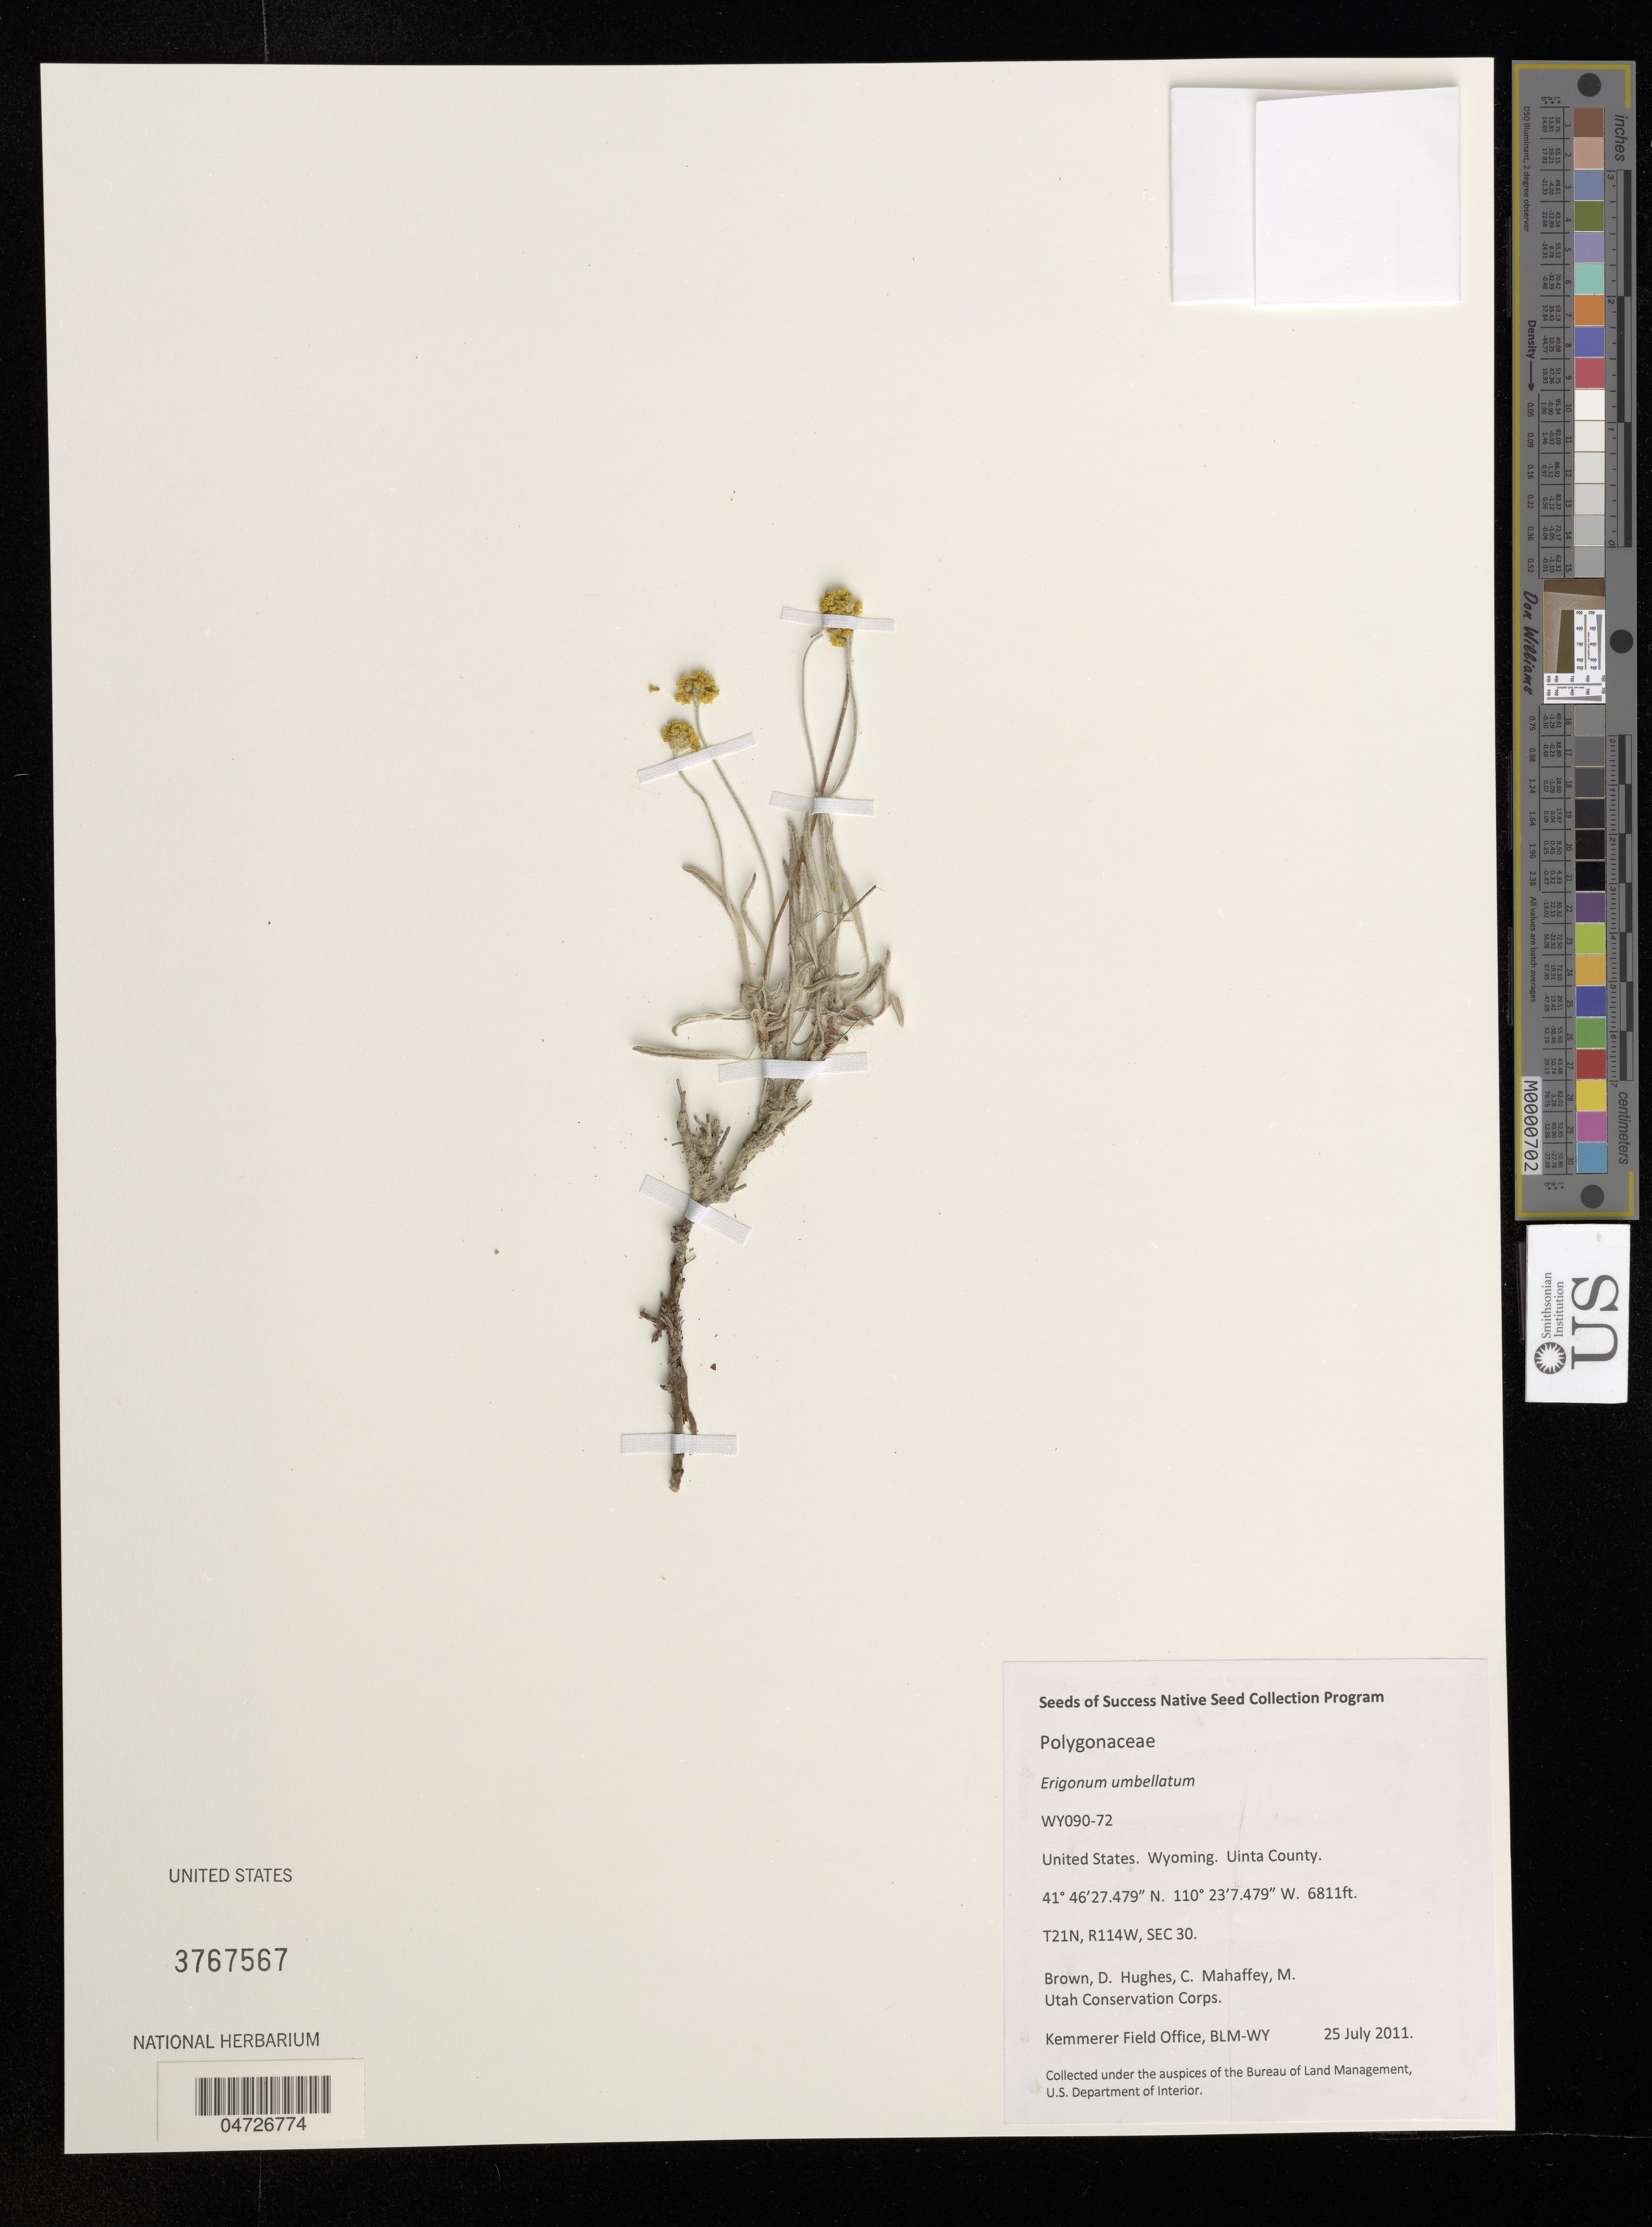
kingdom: Plantae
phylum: Tracheophyta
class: Magnoliopsida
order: Caryophyllales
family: Polygonaceae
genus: Eriogonum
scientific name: Eriogonum umbellatum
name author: Torr.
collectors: D. Brown, C. Hughes & M. Mahaffey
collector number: WY090-72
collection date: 2011-07-25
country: United States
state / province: Wyoming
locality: Uinta County.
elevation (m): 2076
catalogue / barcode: US 3767567